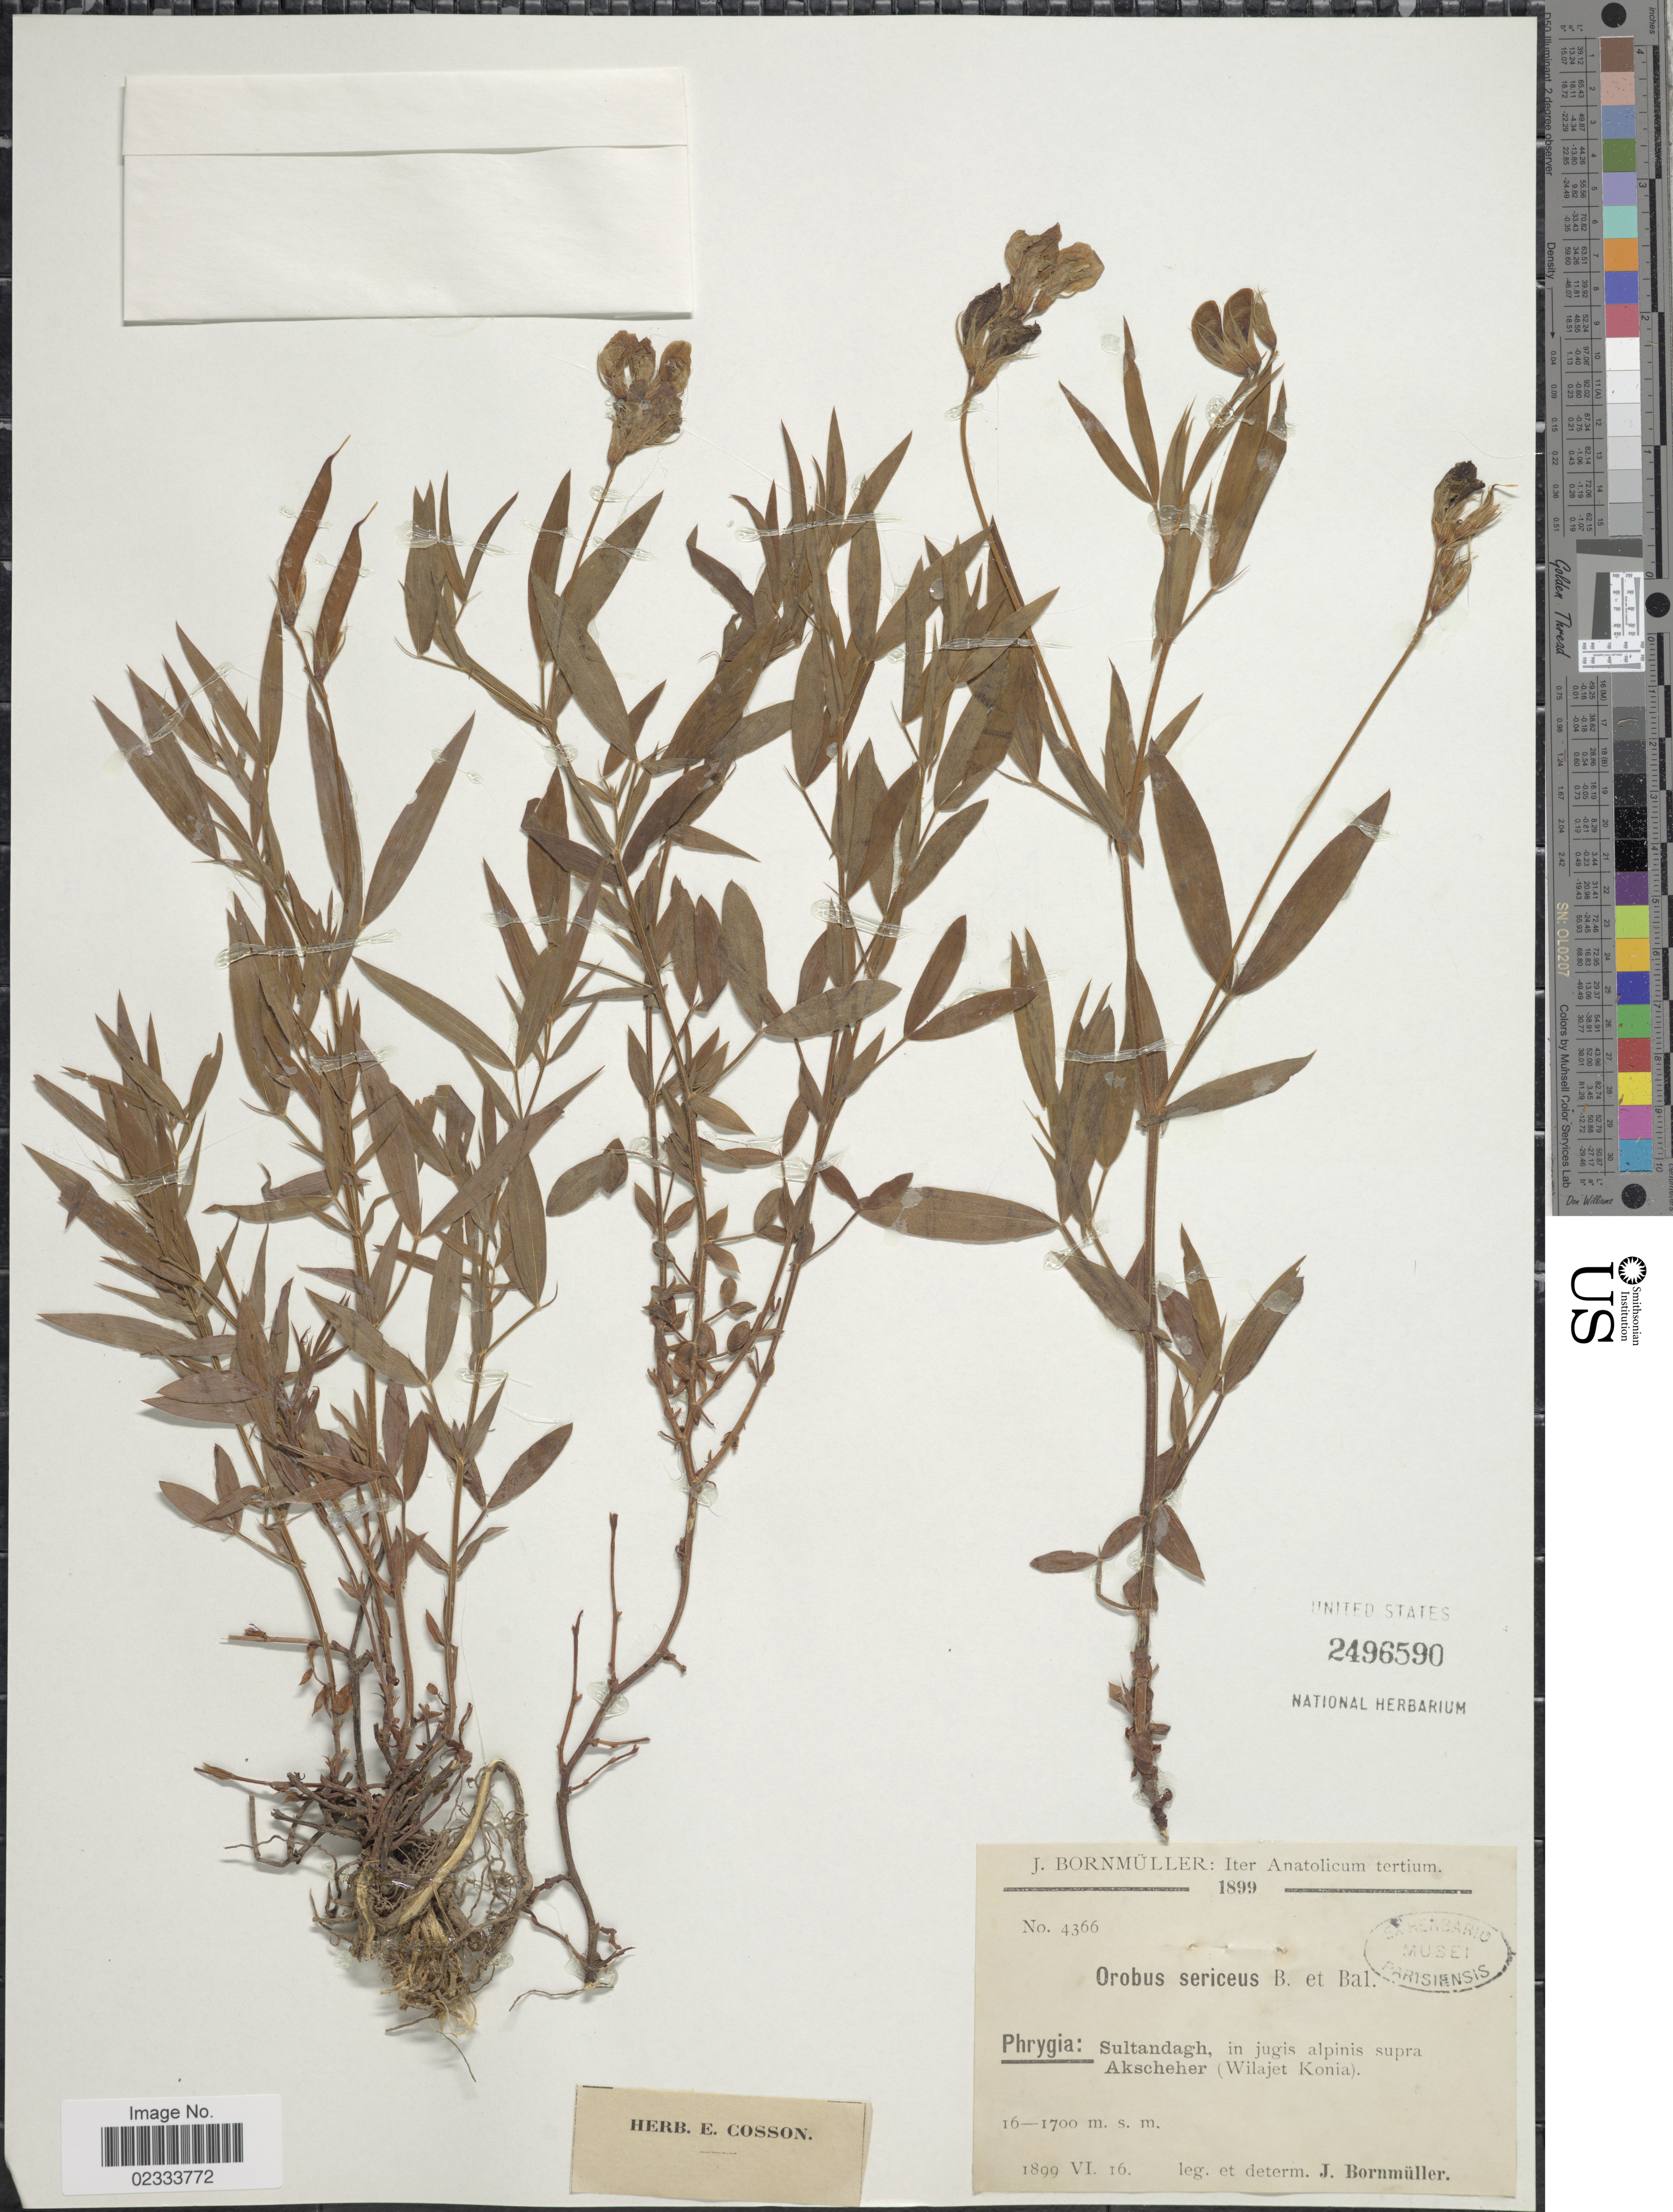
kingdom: Plantae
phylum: Tracheophyta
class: Magnoliopsida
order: Fabales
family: Fabaceae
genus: Lathyrus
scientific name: Lathyrus sericeus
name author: Lam.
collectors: J. Bornmüller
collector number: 4366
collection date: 1899-06-16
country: Turkey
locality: Anatolicum tertium, Phrygia: Sultandagh, in jugis alpinis supra Akscheher (Wilajet Konia)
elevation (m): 1600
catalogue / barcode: US 2496590